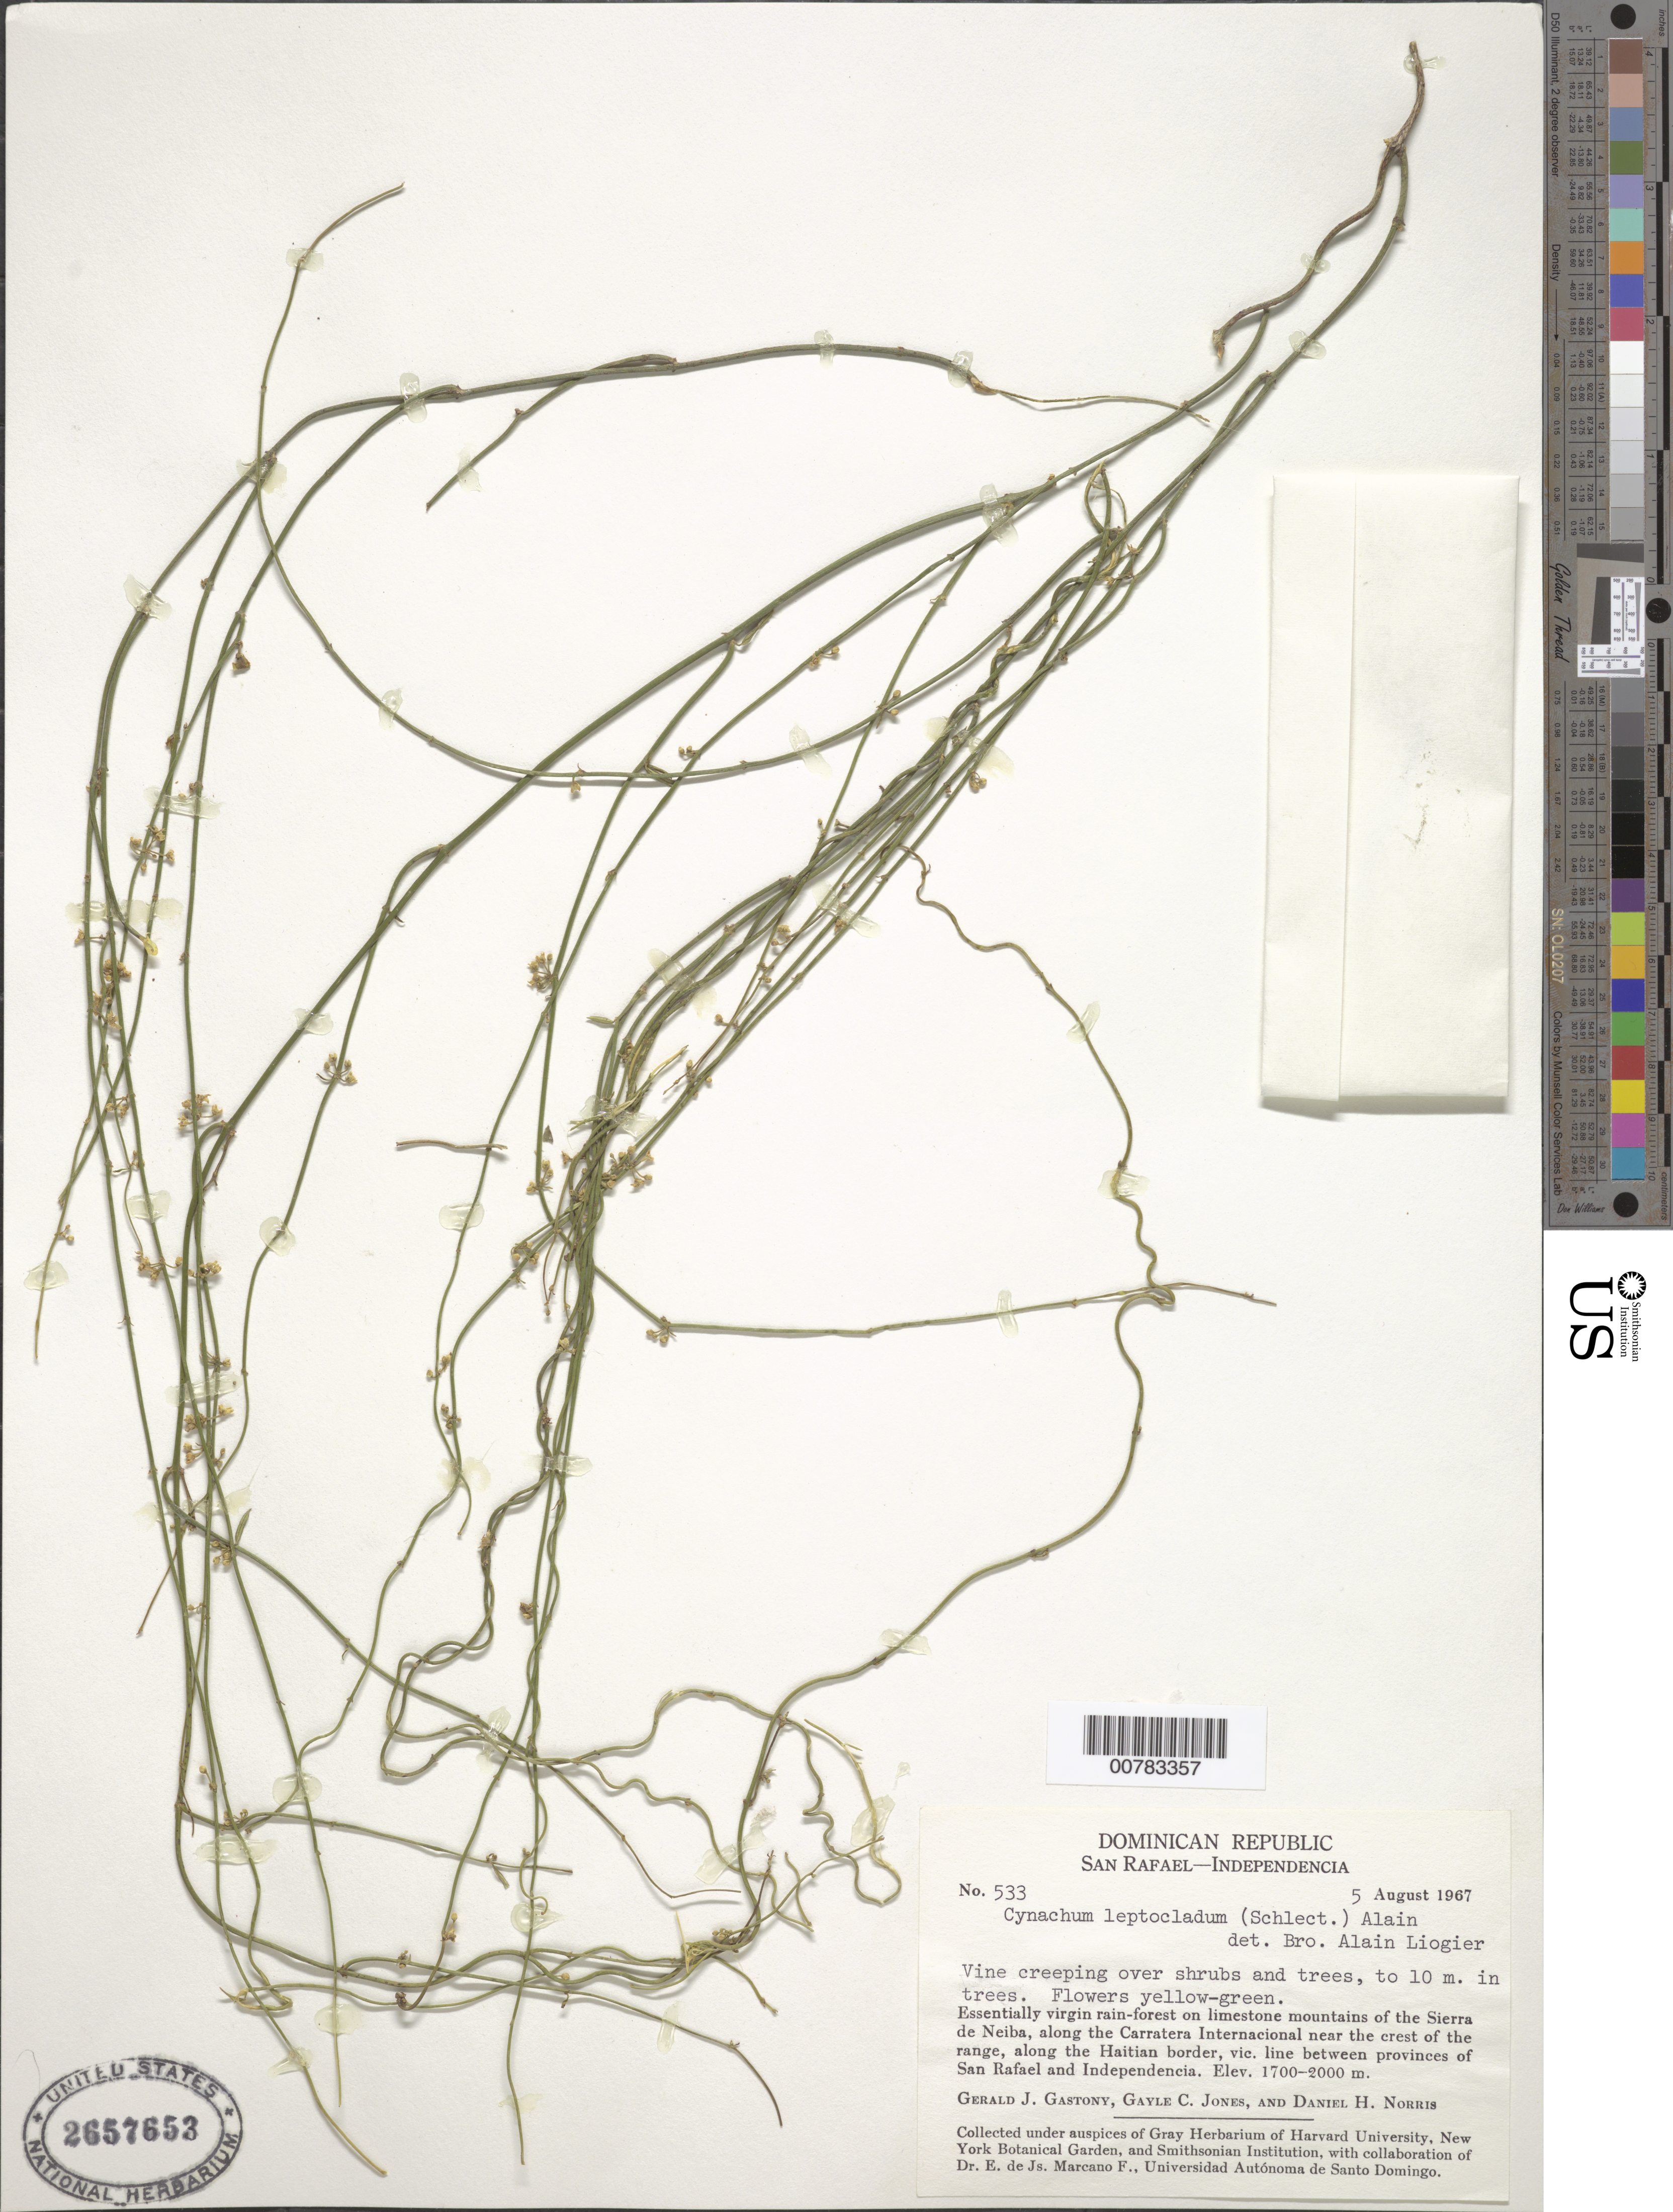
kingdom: Plantae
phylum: Tracheophyta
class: Magnoliopsida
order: Gentianales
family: Apocynaceae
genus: Metastelma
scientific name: Metastelma leptocladum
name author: (Decne.) Schltr.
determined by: Liogier, Alain H.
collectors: G. Gastony, G. C. Jones & D. H. Norris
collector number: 533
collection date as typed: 05 Aug 1967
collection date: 1967-08-05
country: Dominican Republic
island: Hispaniola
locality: Vic. Line between provinces of San Rafael and Independencia, mountains of the Sierra Neiba, along the Carretera Internacional near the crest of the range, along the Haitian border.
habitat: Essentially virgin rain-forest on limestone.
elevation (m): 1700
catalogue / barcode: US 2657653